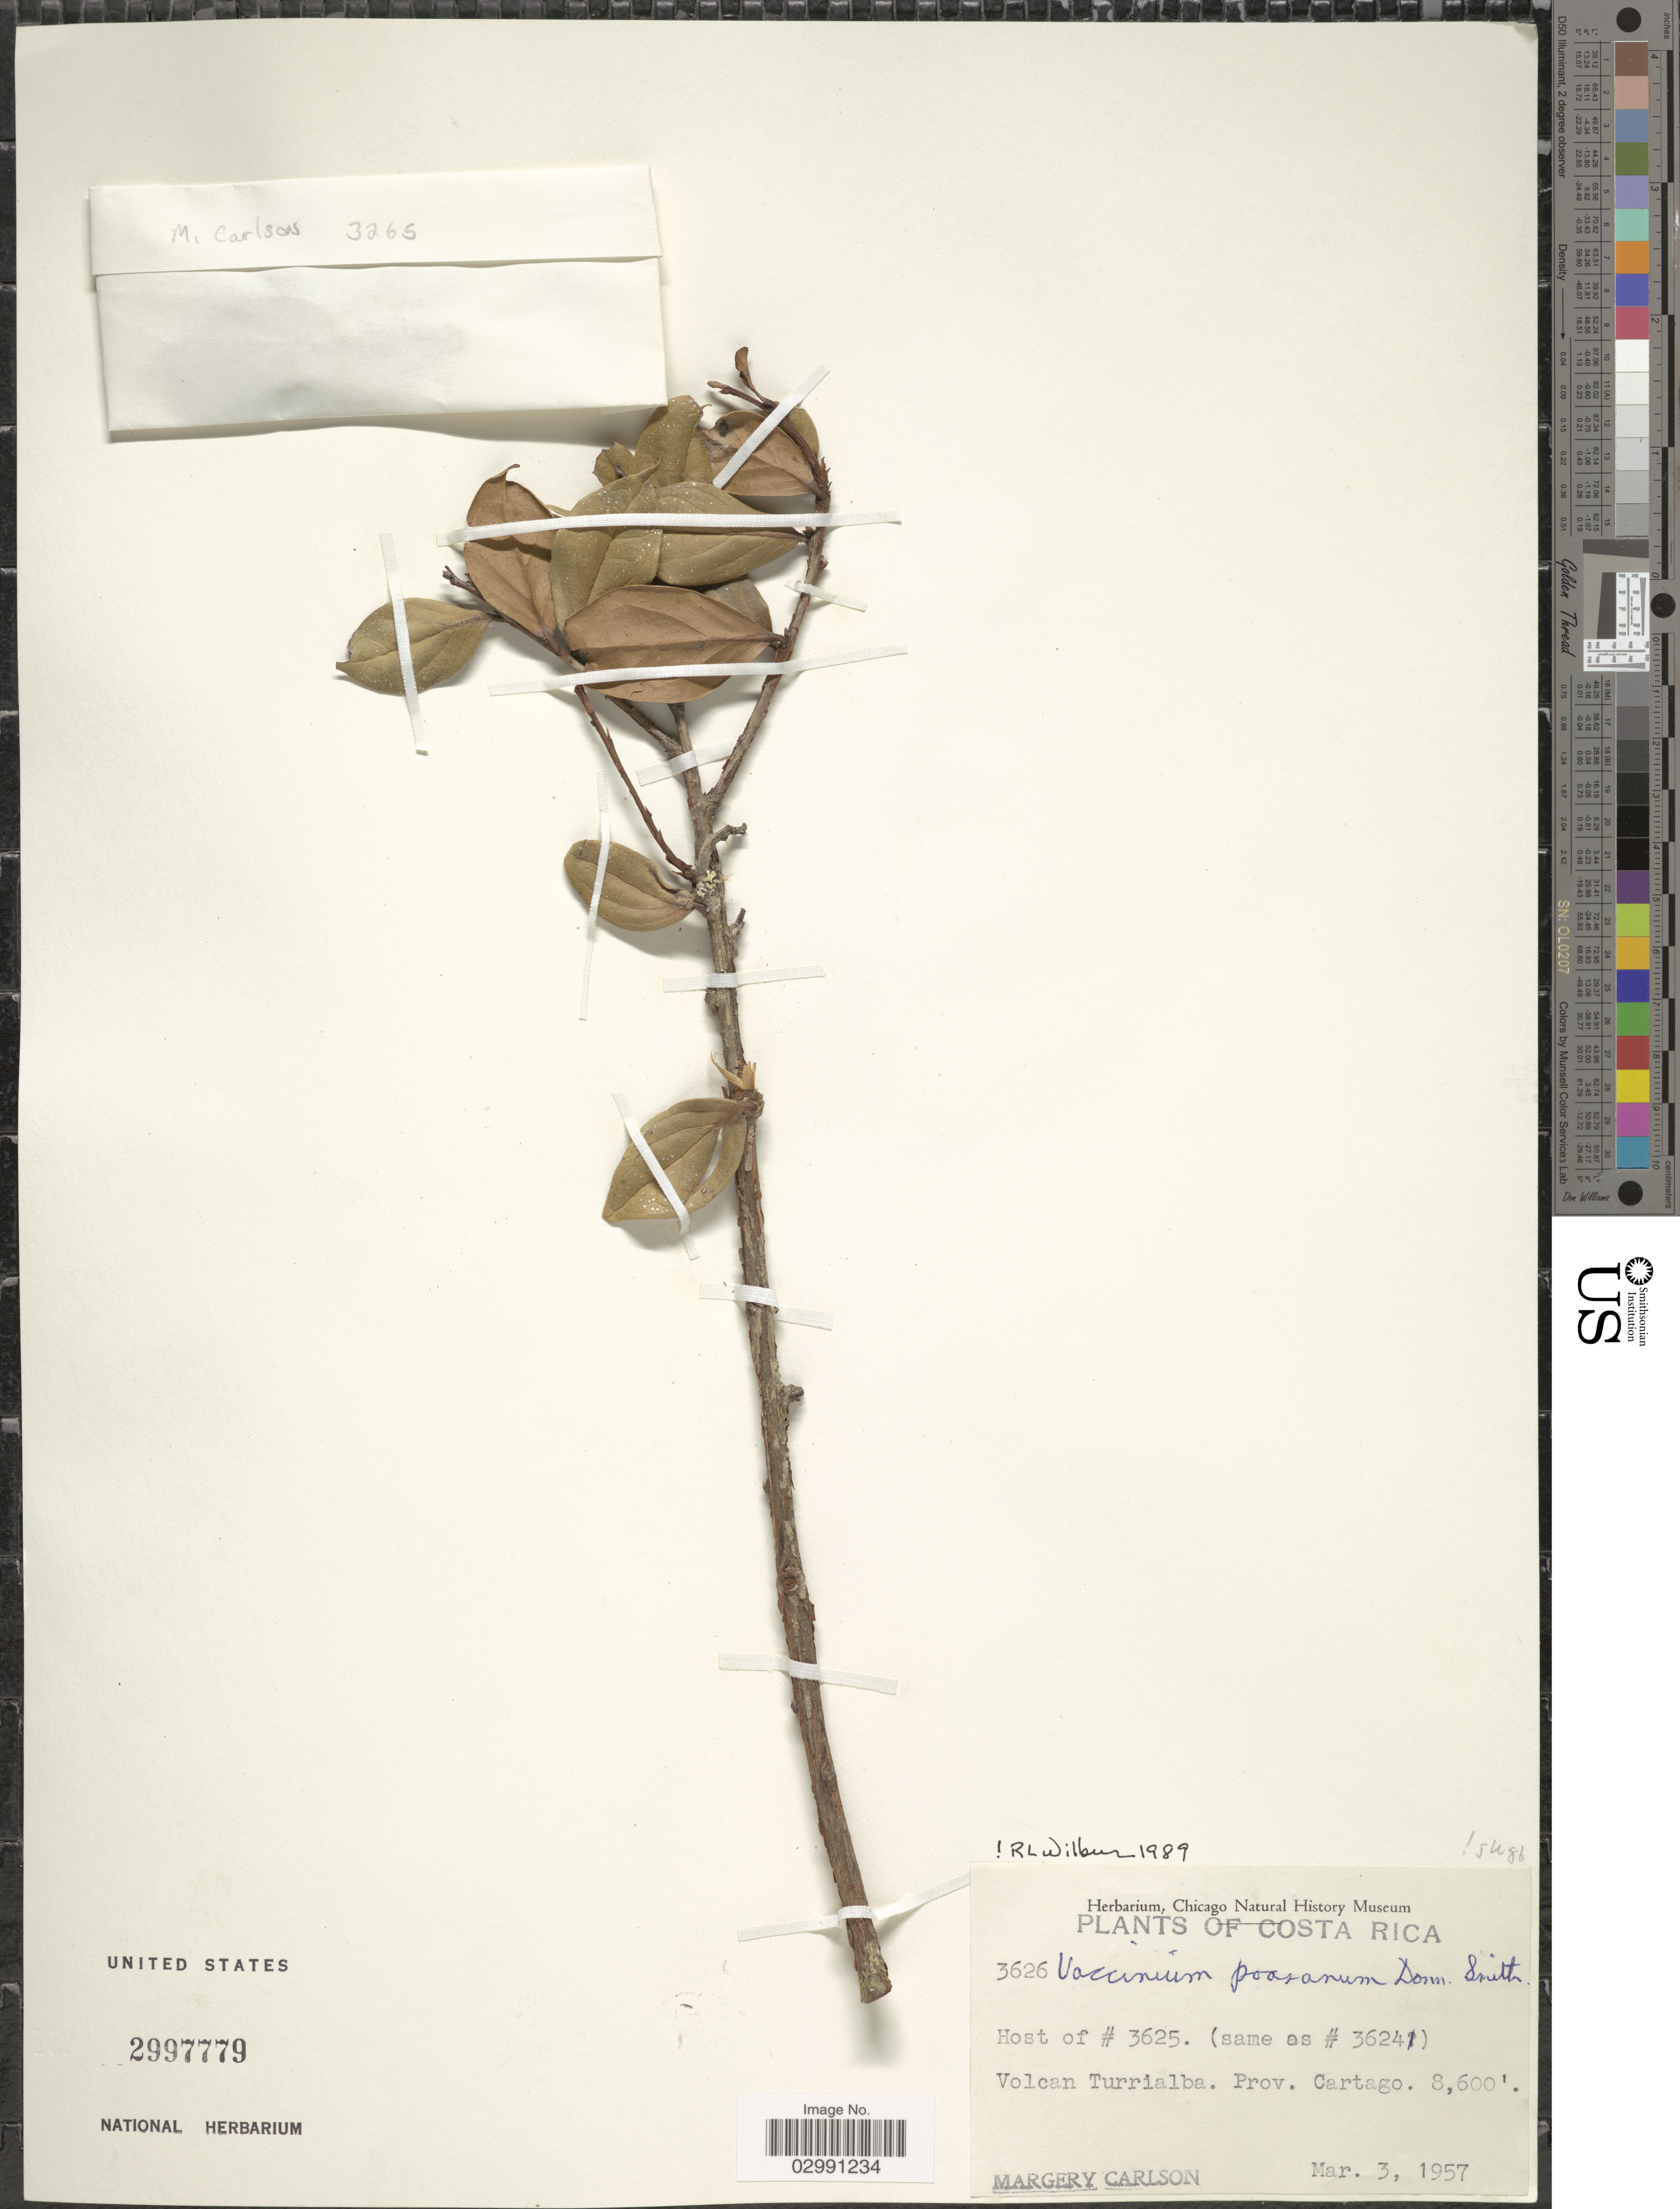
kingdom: Plantae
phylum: Tracheophyta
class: Magnoliopsida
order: Ericales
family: Ericaceae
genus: Vaccinium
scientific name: Vaccinium poasanum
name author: Donn. Sm.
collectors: M. C. Carlson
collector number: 3626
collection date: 1957-03-03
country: Costa Rica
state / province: Cartago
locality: Volcan Turrialba. Prov. Cartago.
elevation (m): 2621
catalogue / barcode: US 2997779